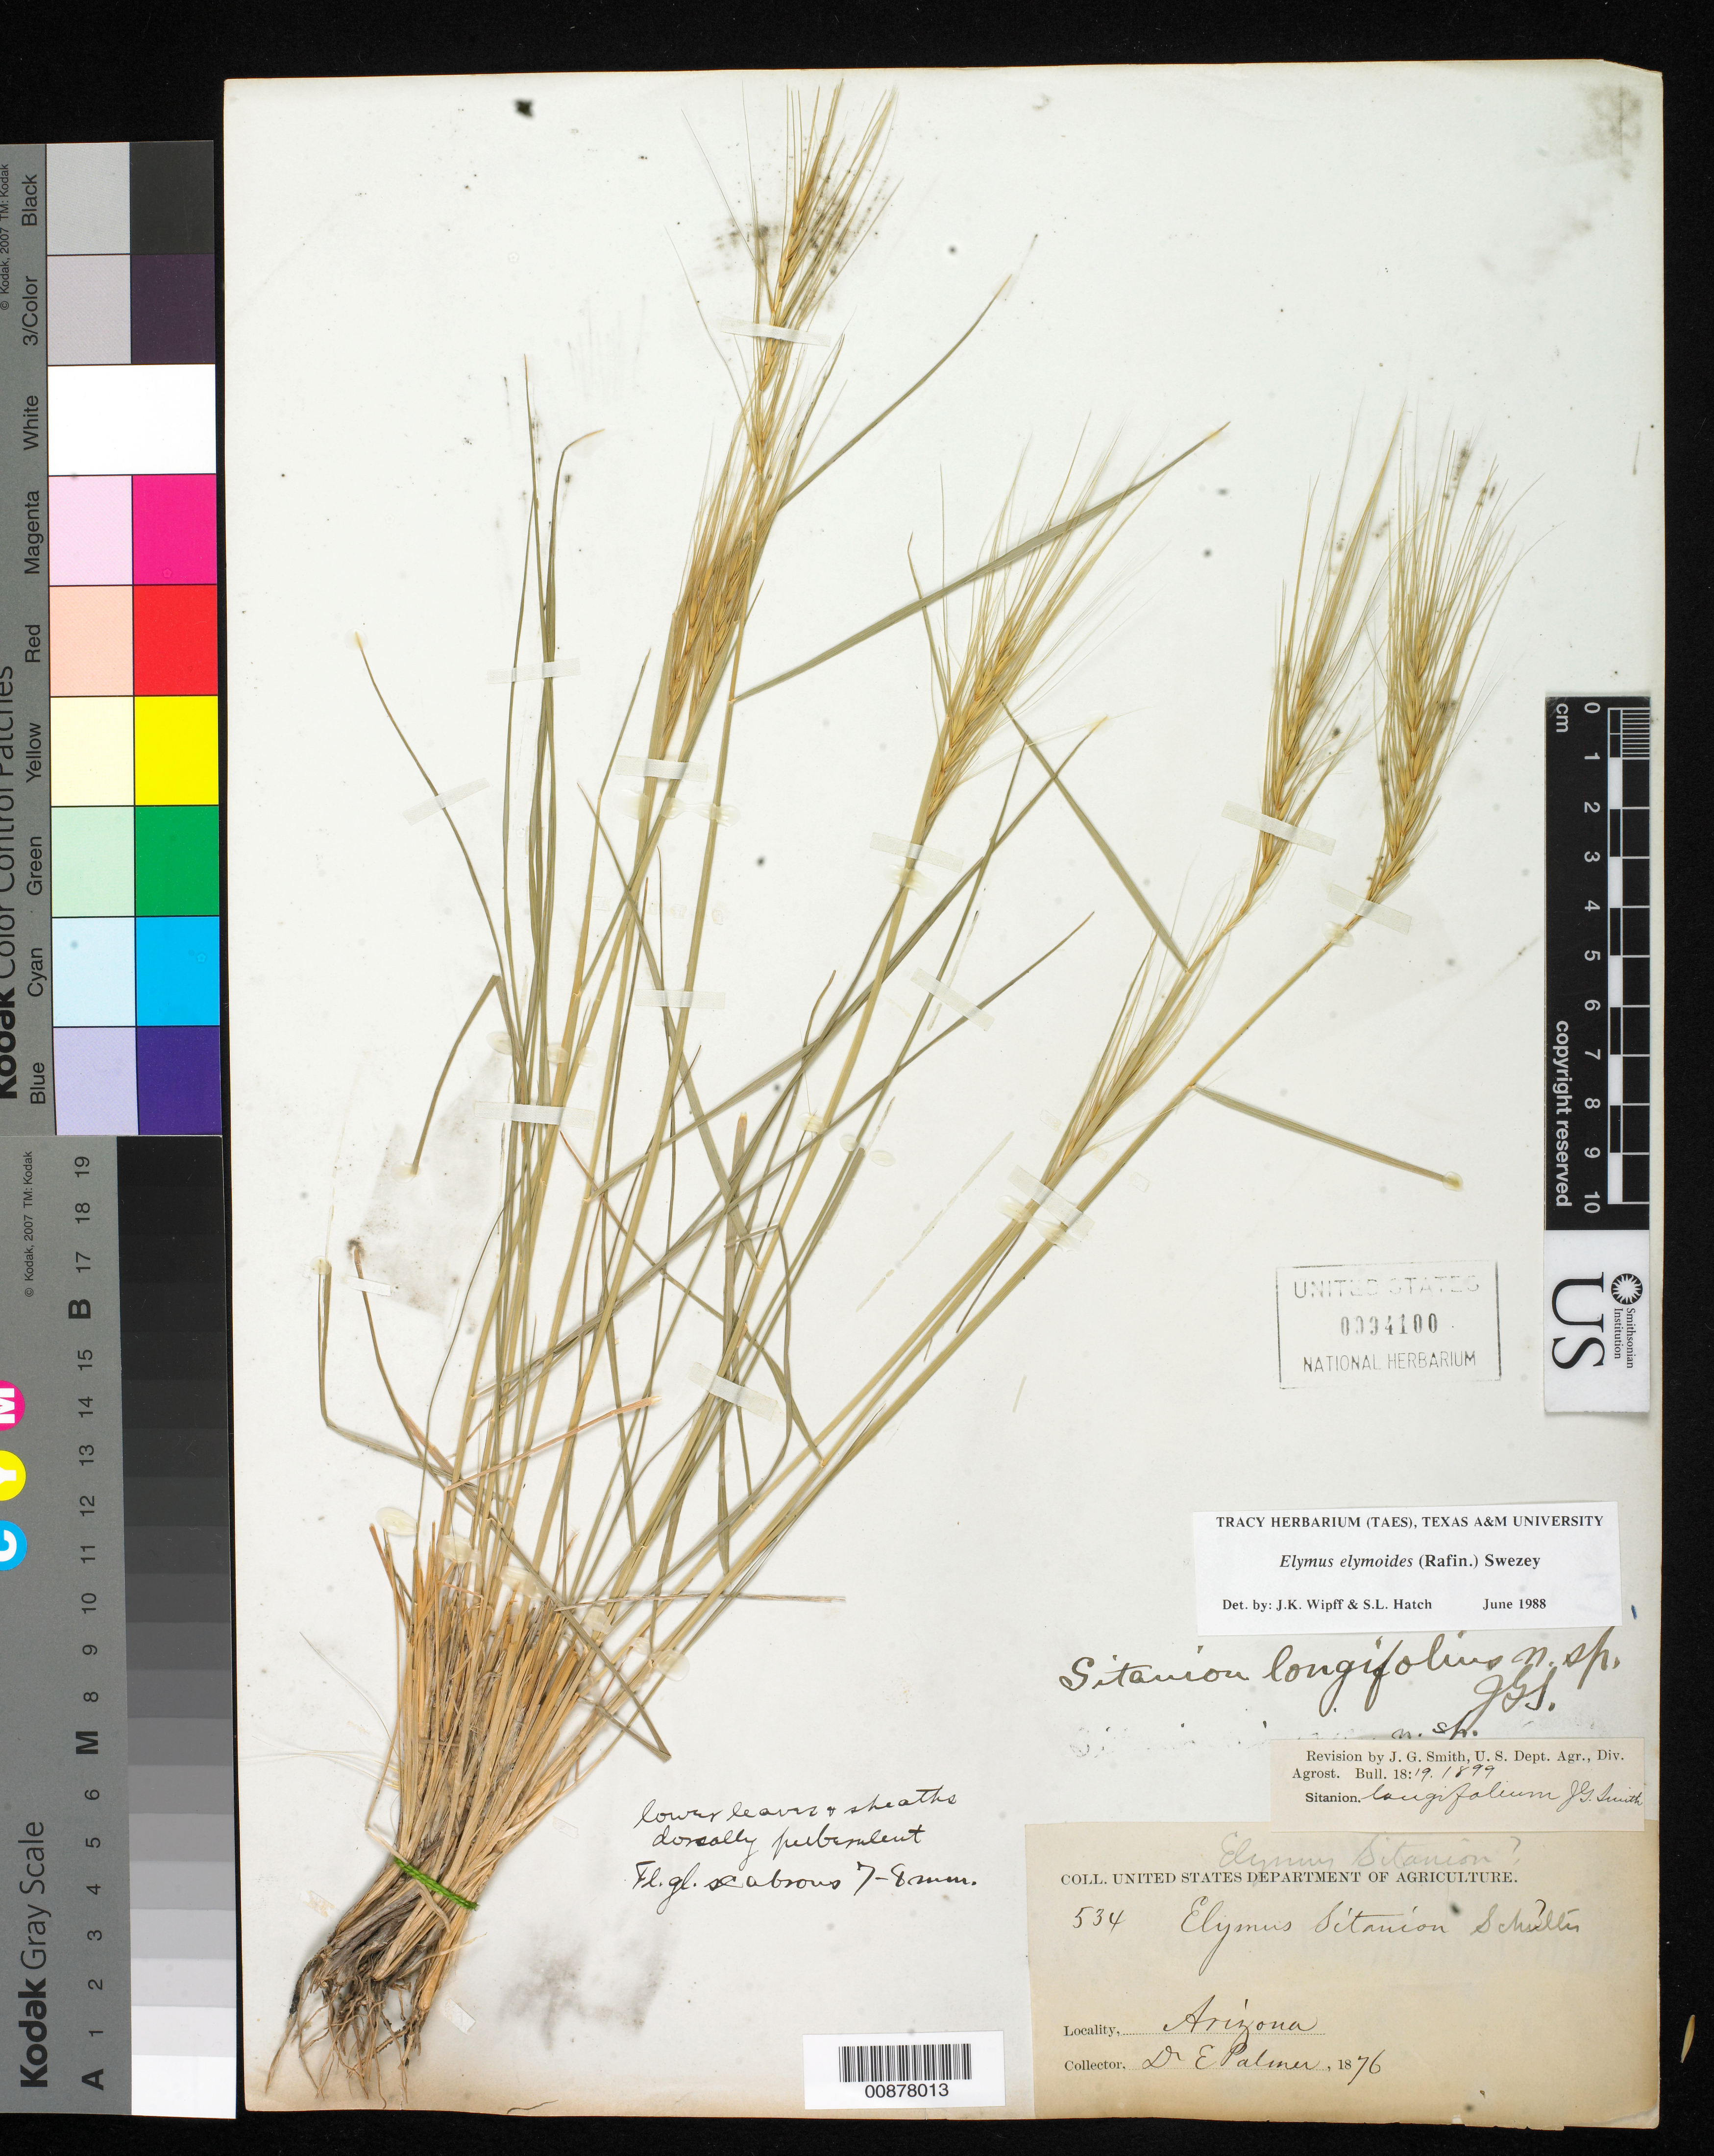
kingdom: Plantae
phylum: Tracheophyta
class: Liliopsida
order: Poales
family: Poaceae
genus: Elymus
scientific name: Elymus elymoides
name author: (Raf.) Swezey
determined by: Wipff, J. K.; Hatch, S. L.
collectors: E. Palmer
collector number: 534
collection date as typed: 1876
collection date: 1876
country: United States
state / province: Arizona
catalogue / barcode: US 94100